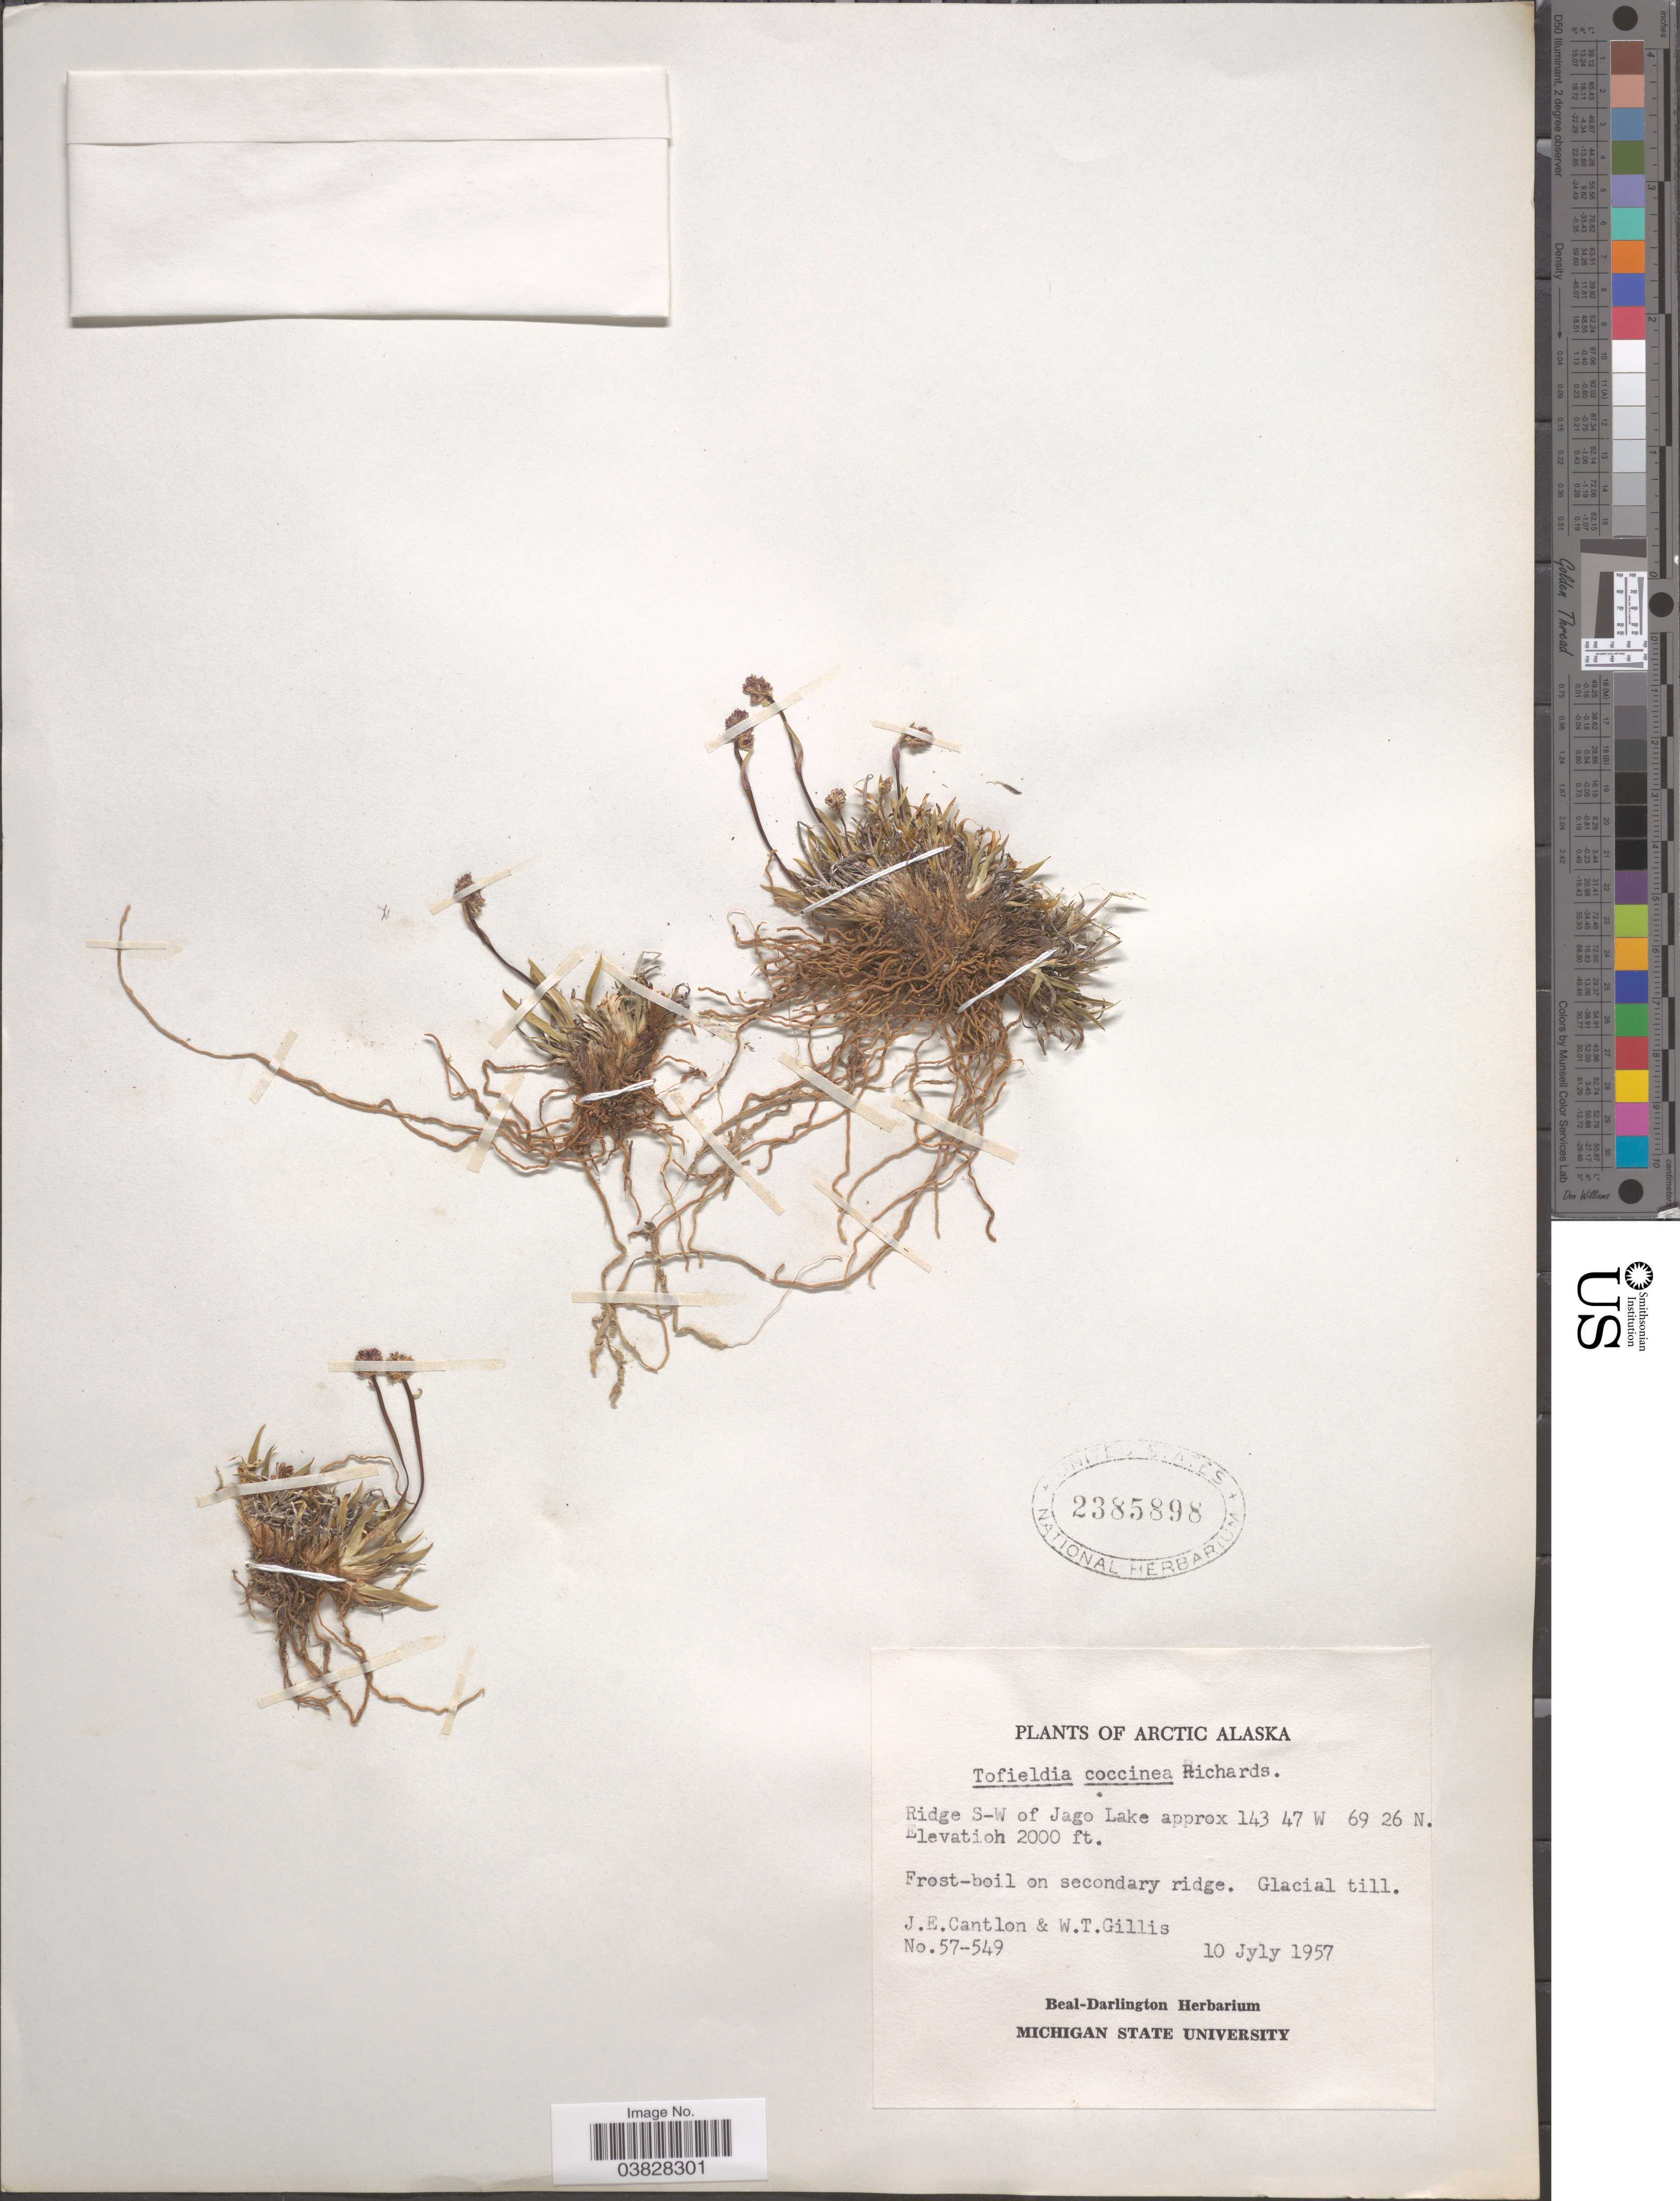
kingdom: Plantae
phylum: Tracheophyta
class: Liliopsida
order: Alismatales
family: Tofieldiaceae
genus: Tofieldia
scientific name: Tofieldia coccinea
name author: Richardson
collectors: J. Cantlon & W. T. Gillis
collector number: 57-549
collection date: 1957-07-10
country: United States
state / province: Alaska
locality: Arctic Alaska. Ridge S-W of Jago Lake.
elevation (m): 610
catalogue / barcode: US 2385898